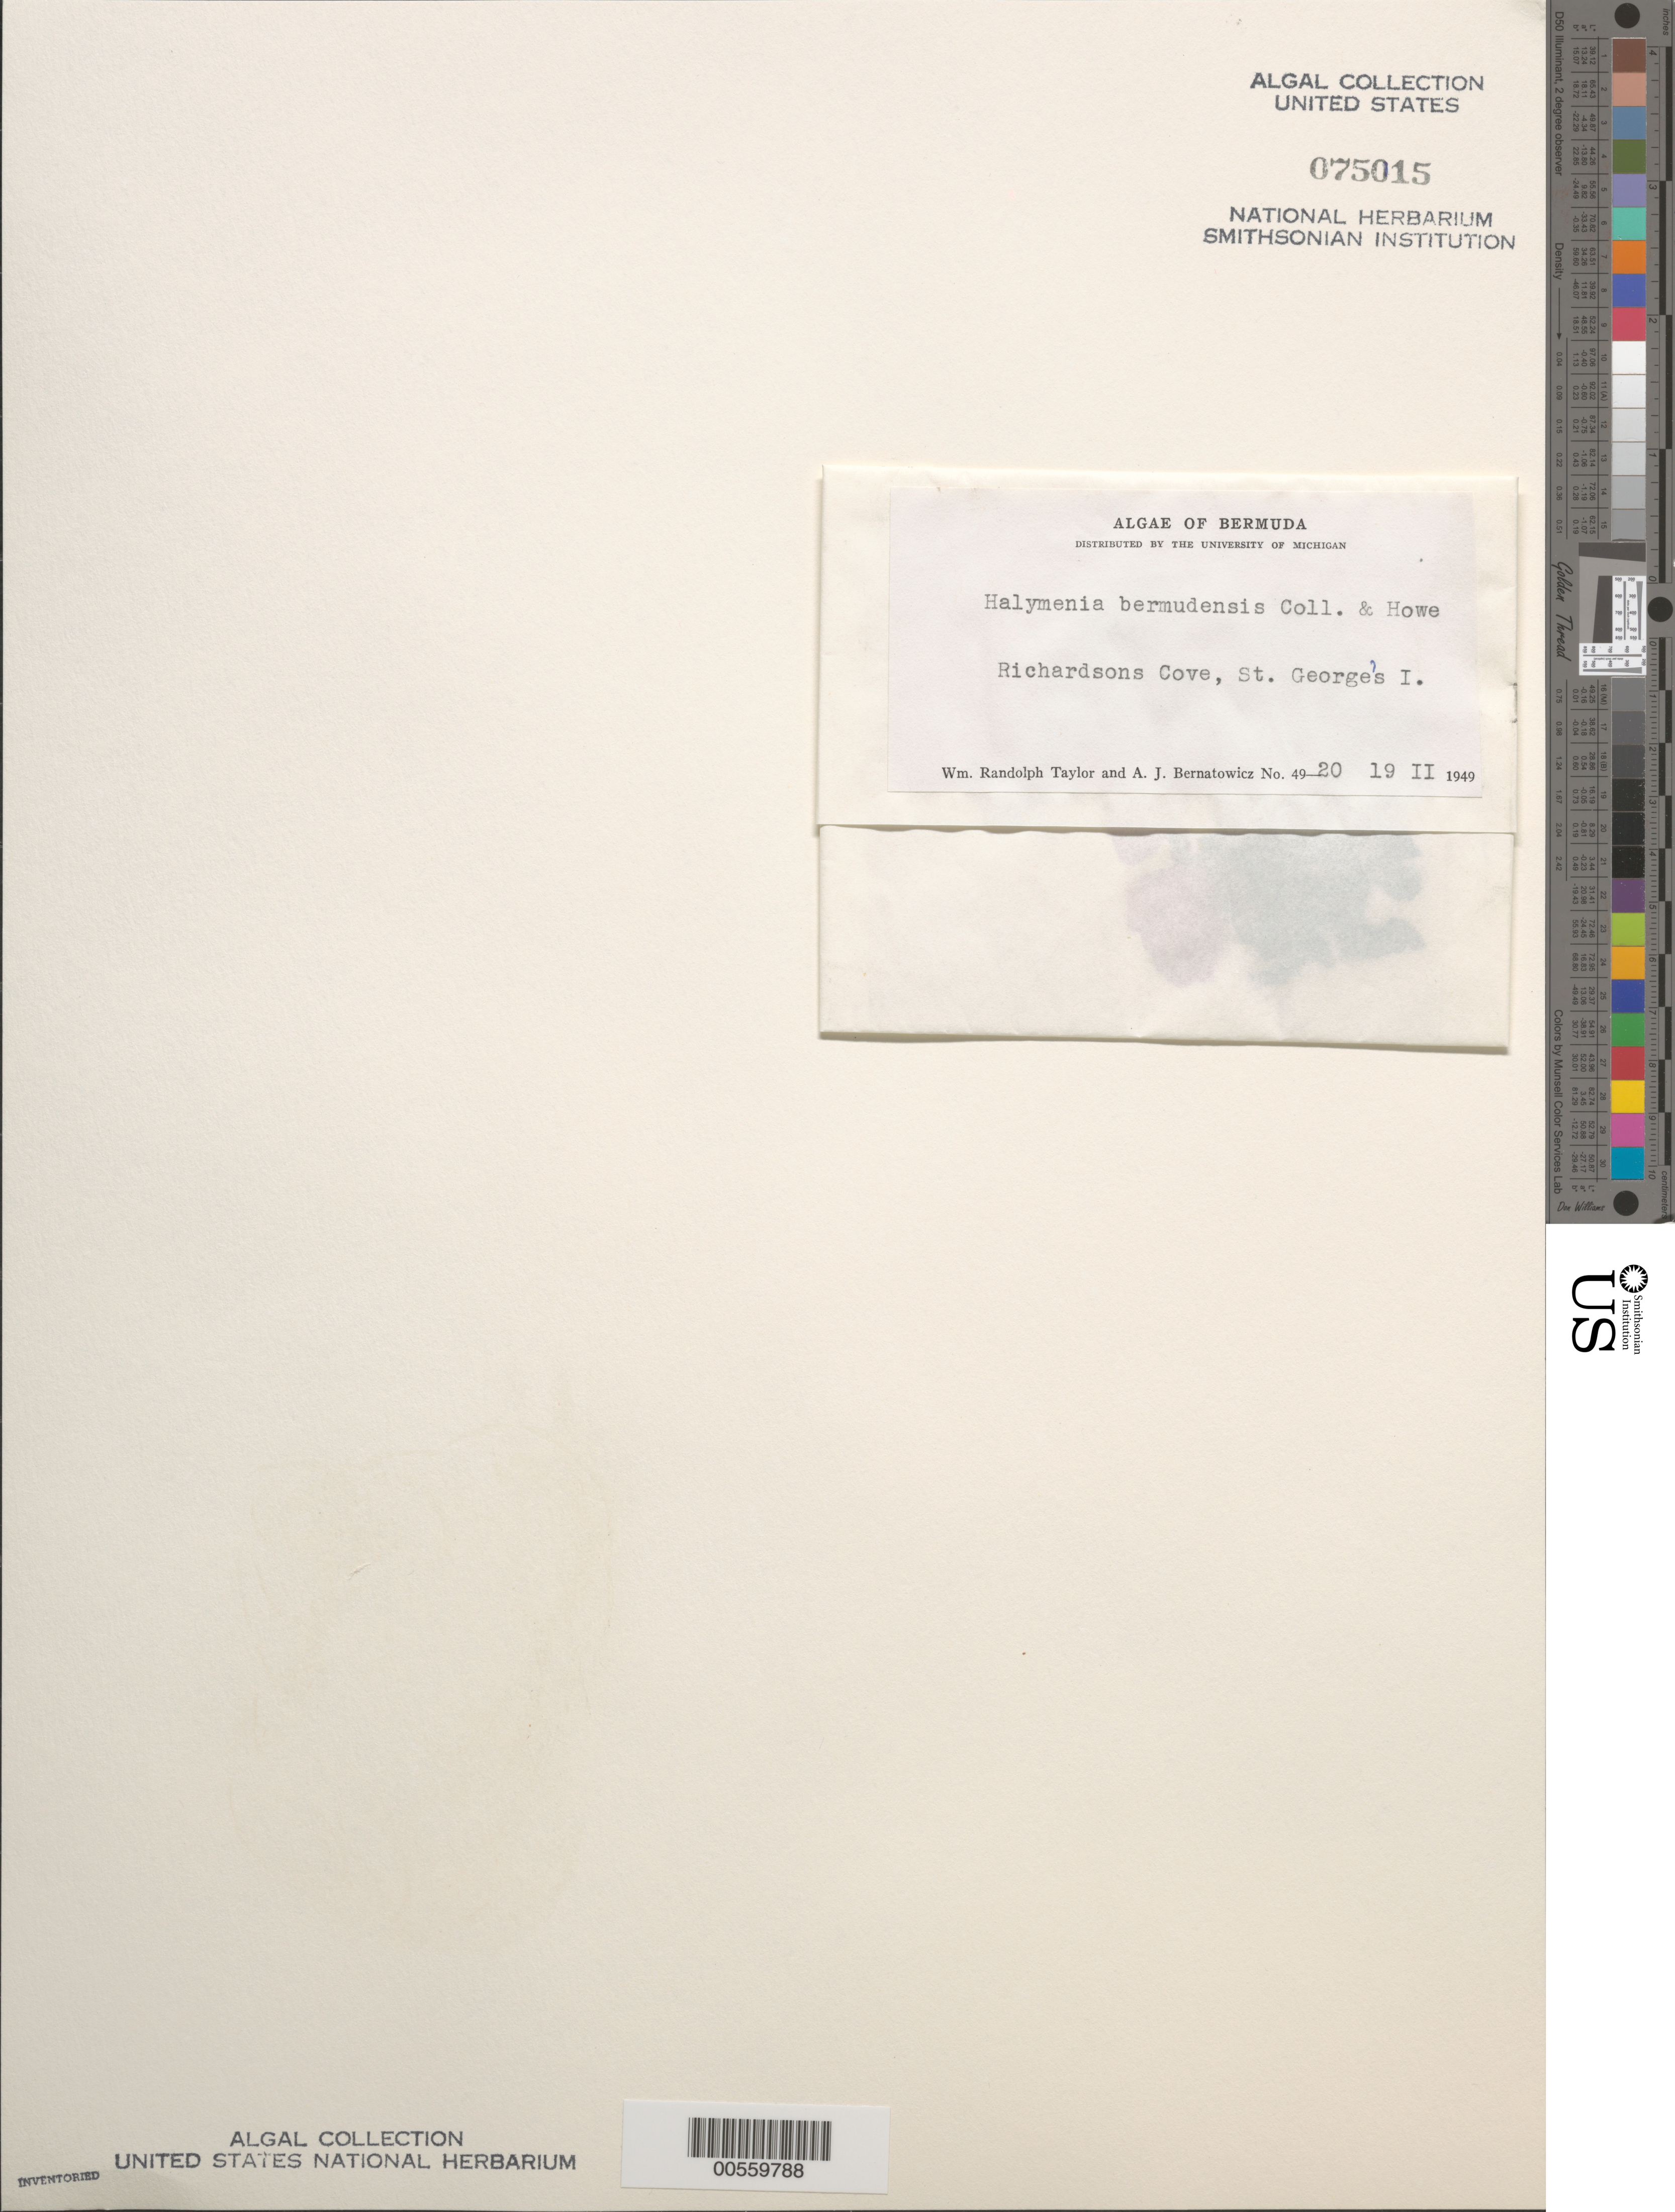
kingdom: Plantae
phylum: Rhodophyta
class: Florideophyceae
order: Sebdeniales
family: Sebdeniaceae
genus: Sebdenia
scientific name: Sebdenia flabellata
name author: (J. Agardh) P.G. Parkinson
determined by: Algae name updating Project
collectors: W. R. Taylor & A. Bernatowicz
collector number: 49-20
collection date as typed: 19 Feb 1949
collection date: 1949-02-19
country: Bermuda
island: St. George's Island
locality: Richardsons Cove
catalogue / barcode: US 75015